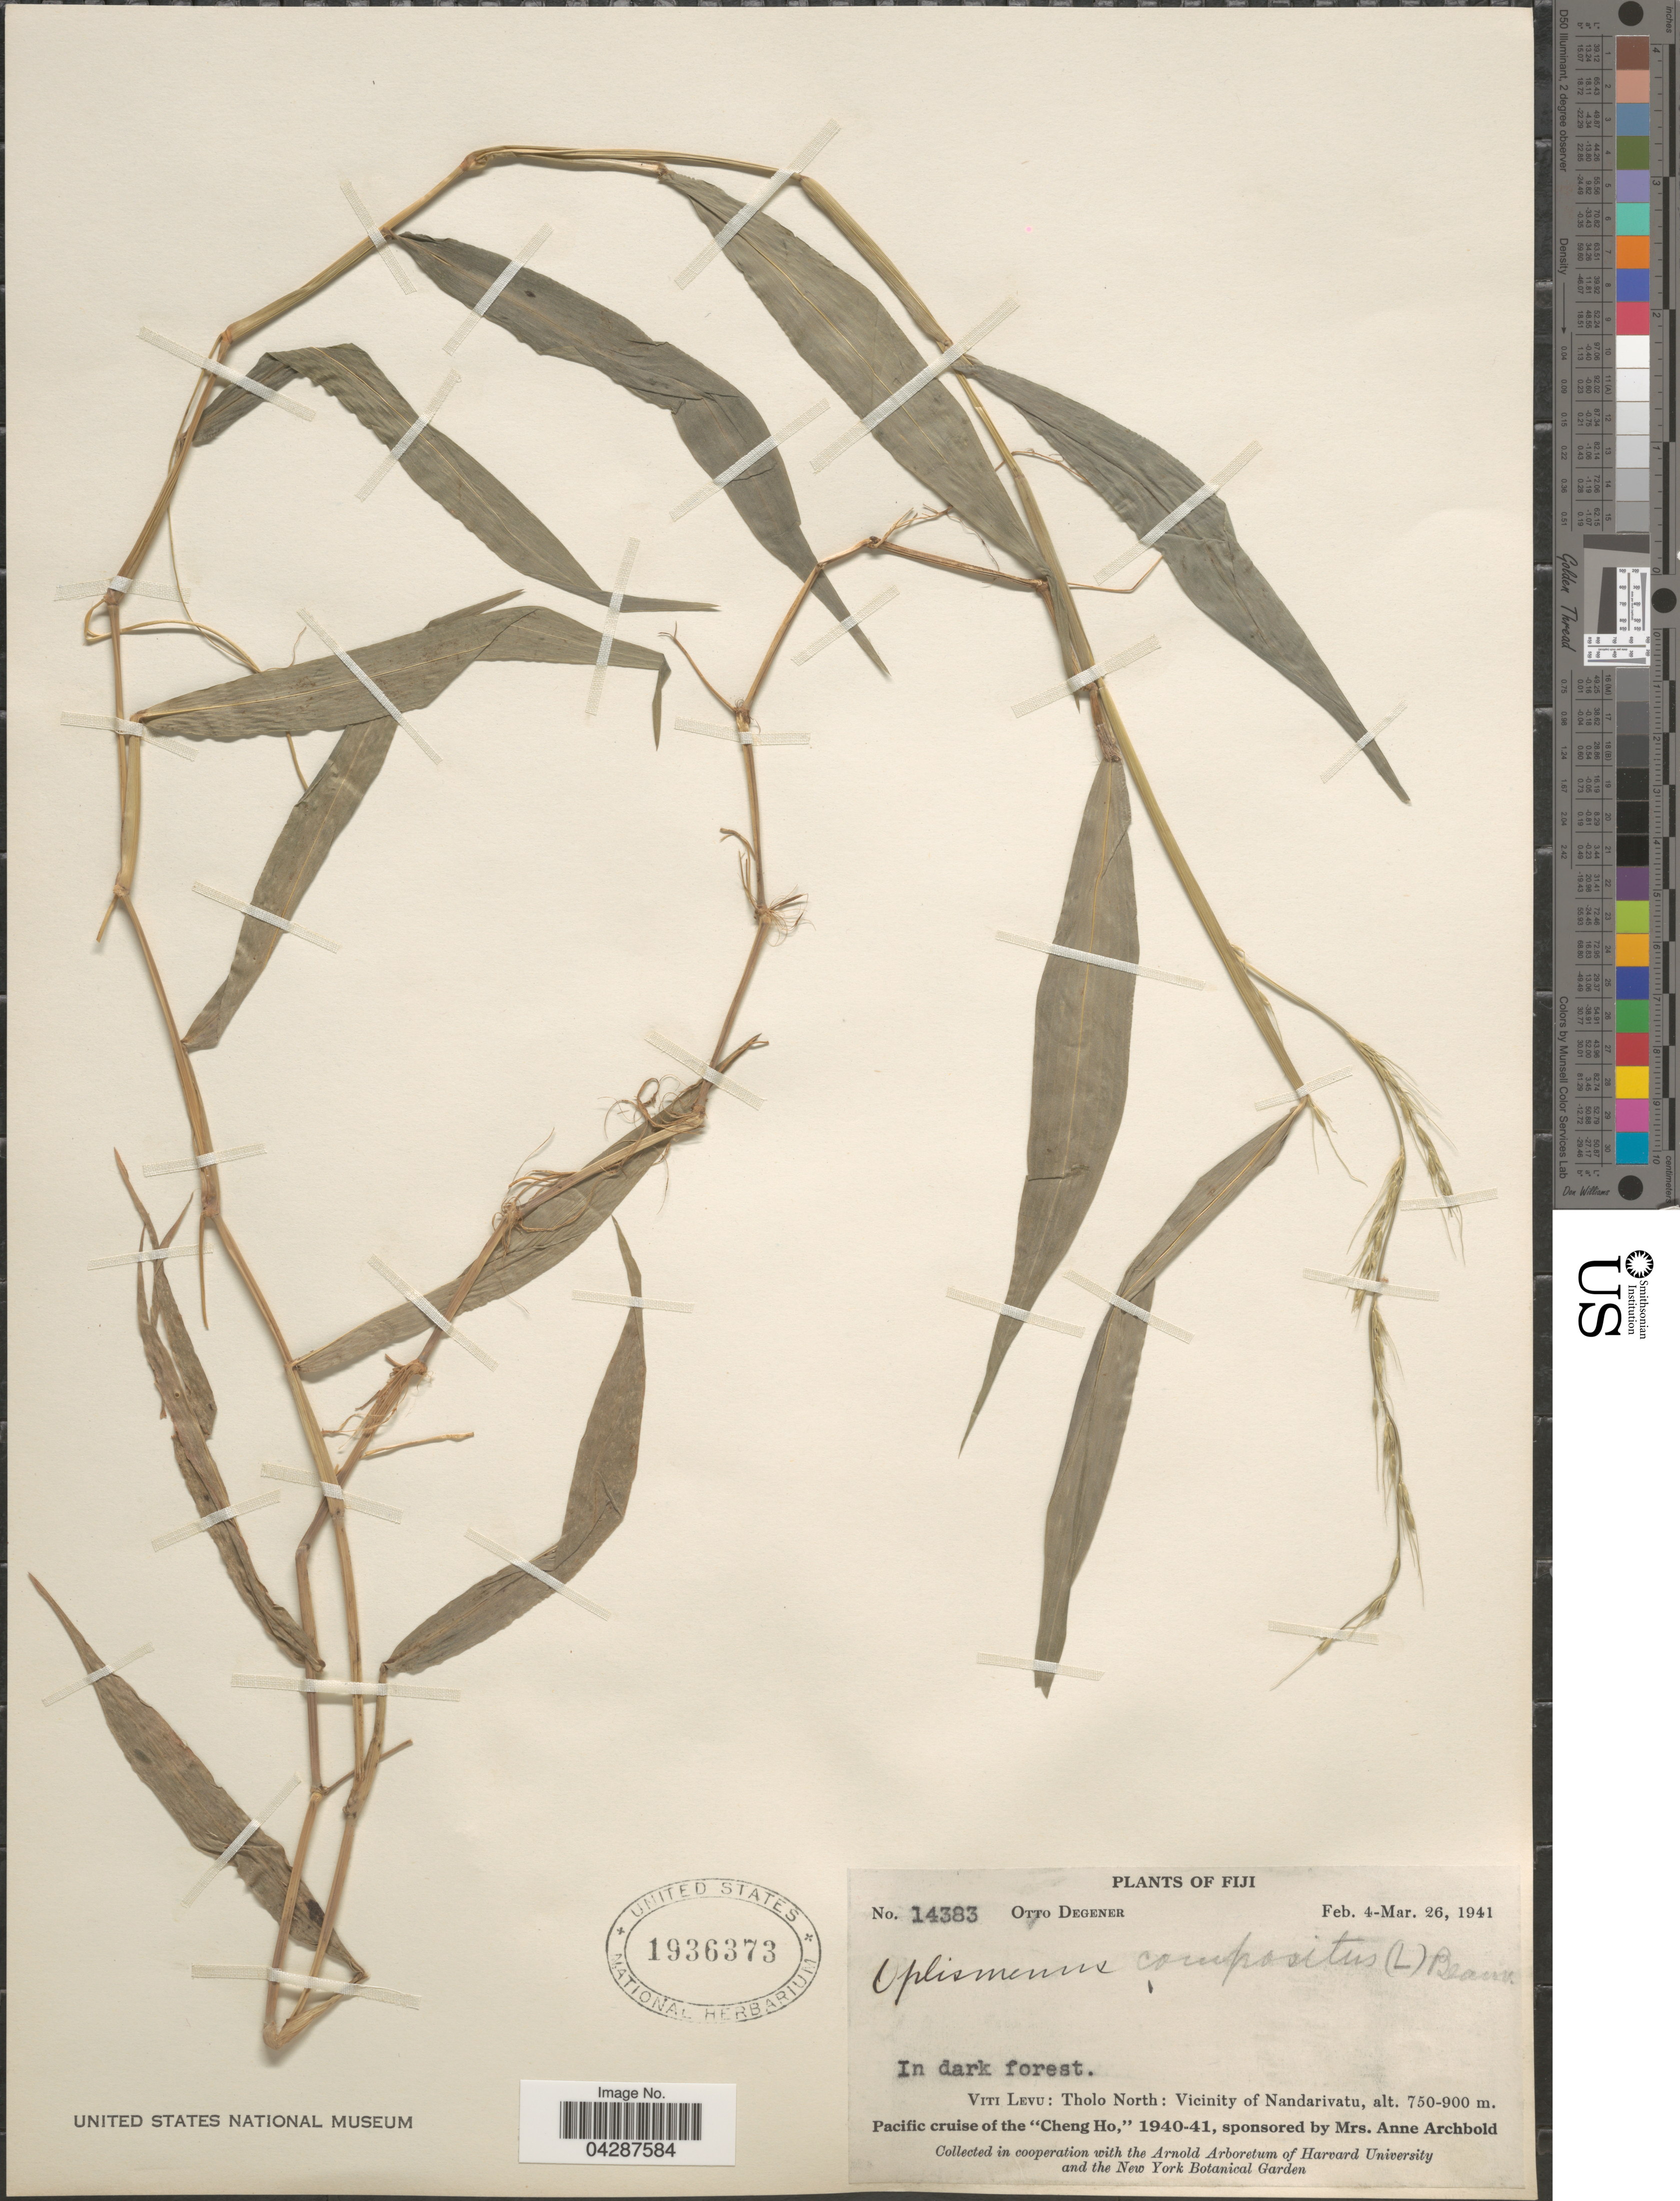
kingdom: Plantae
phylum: Tracheophyta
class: Liliopsida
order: Poales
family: Poaceae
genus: Oplismenus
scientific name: Oplismenus compositus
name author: (L.) P. Beauv.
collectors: O. Degener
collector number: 14383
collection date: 1941-02-04/1941-03-26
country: Fiji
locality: Pacific cruise of the "Cheng Ho," 1940-41.Viti Levu: Tholo North: Vicinity of Nandarivatu.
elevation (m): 750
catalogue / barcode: US 1936373